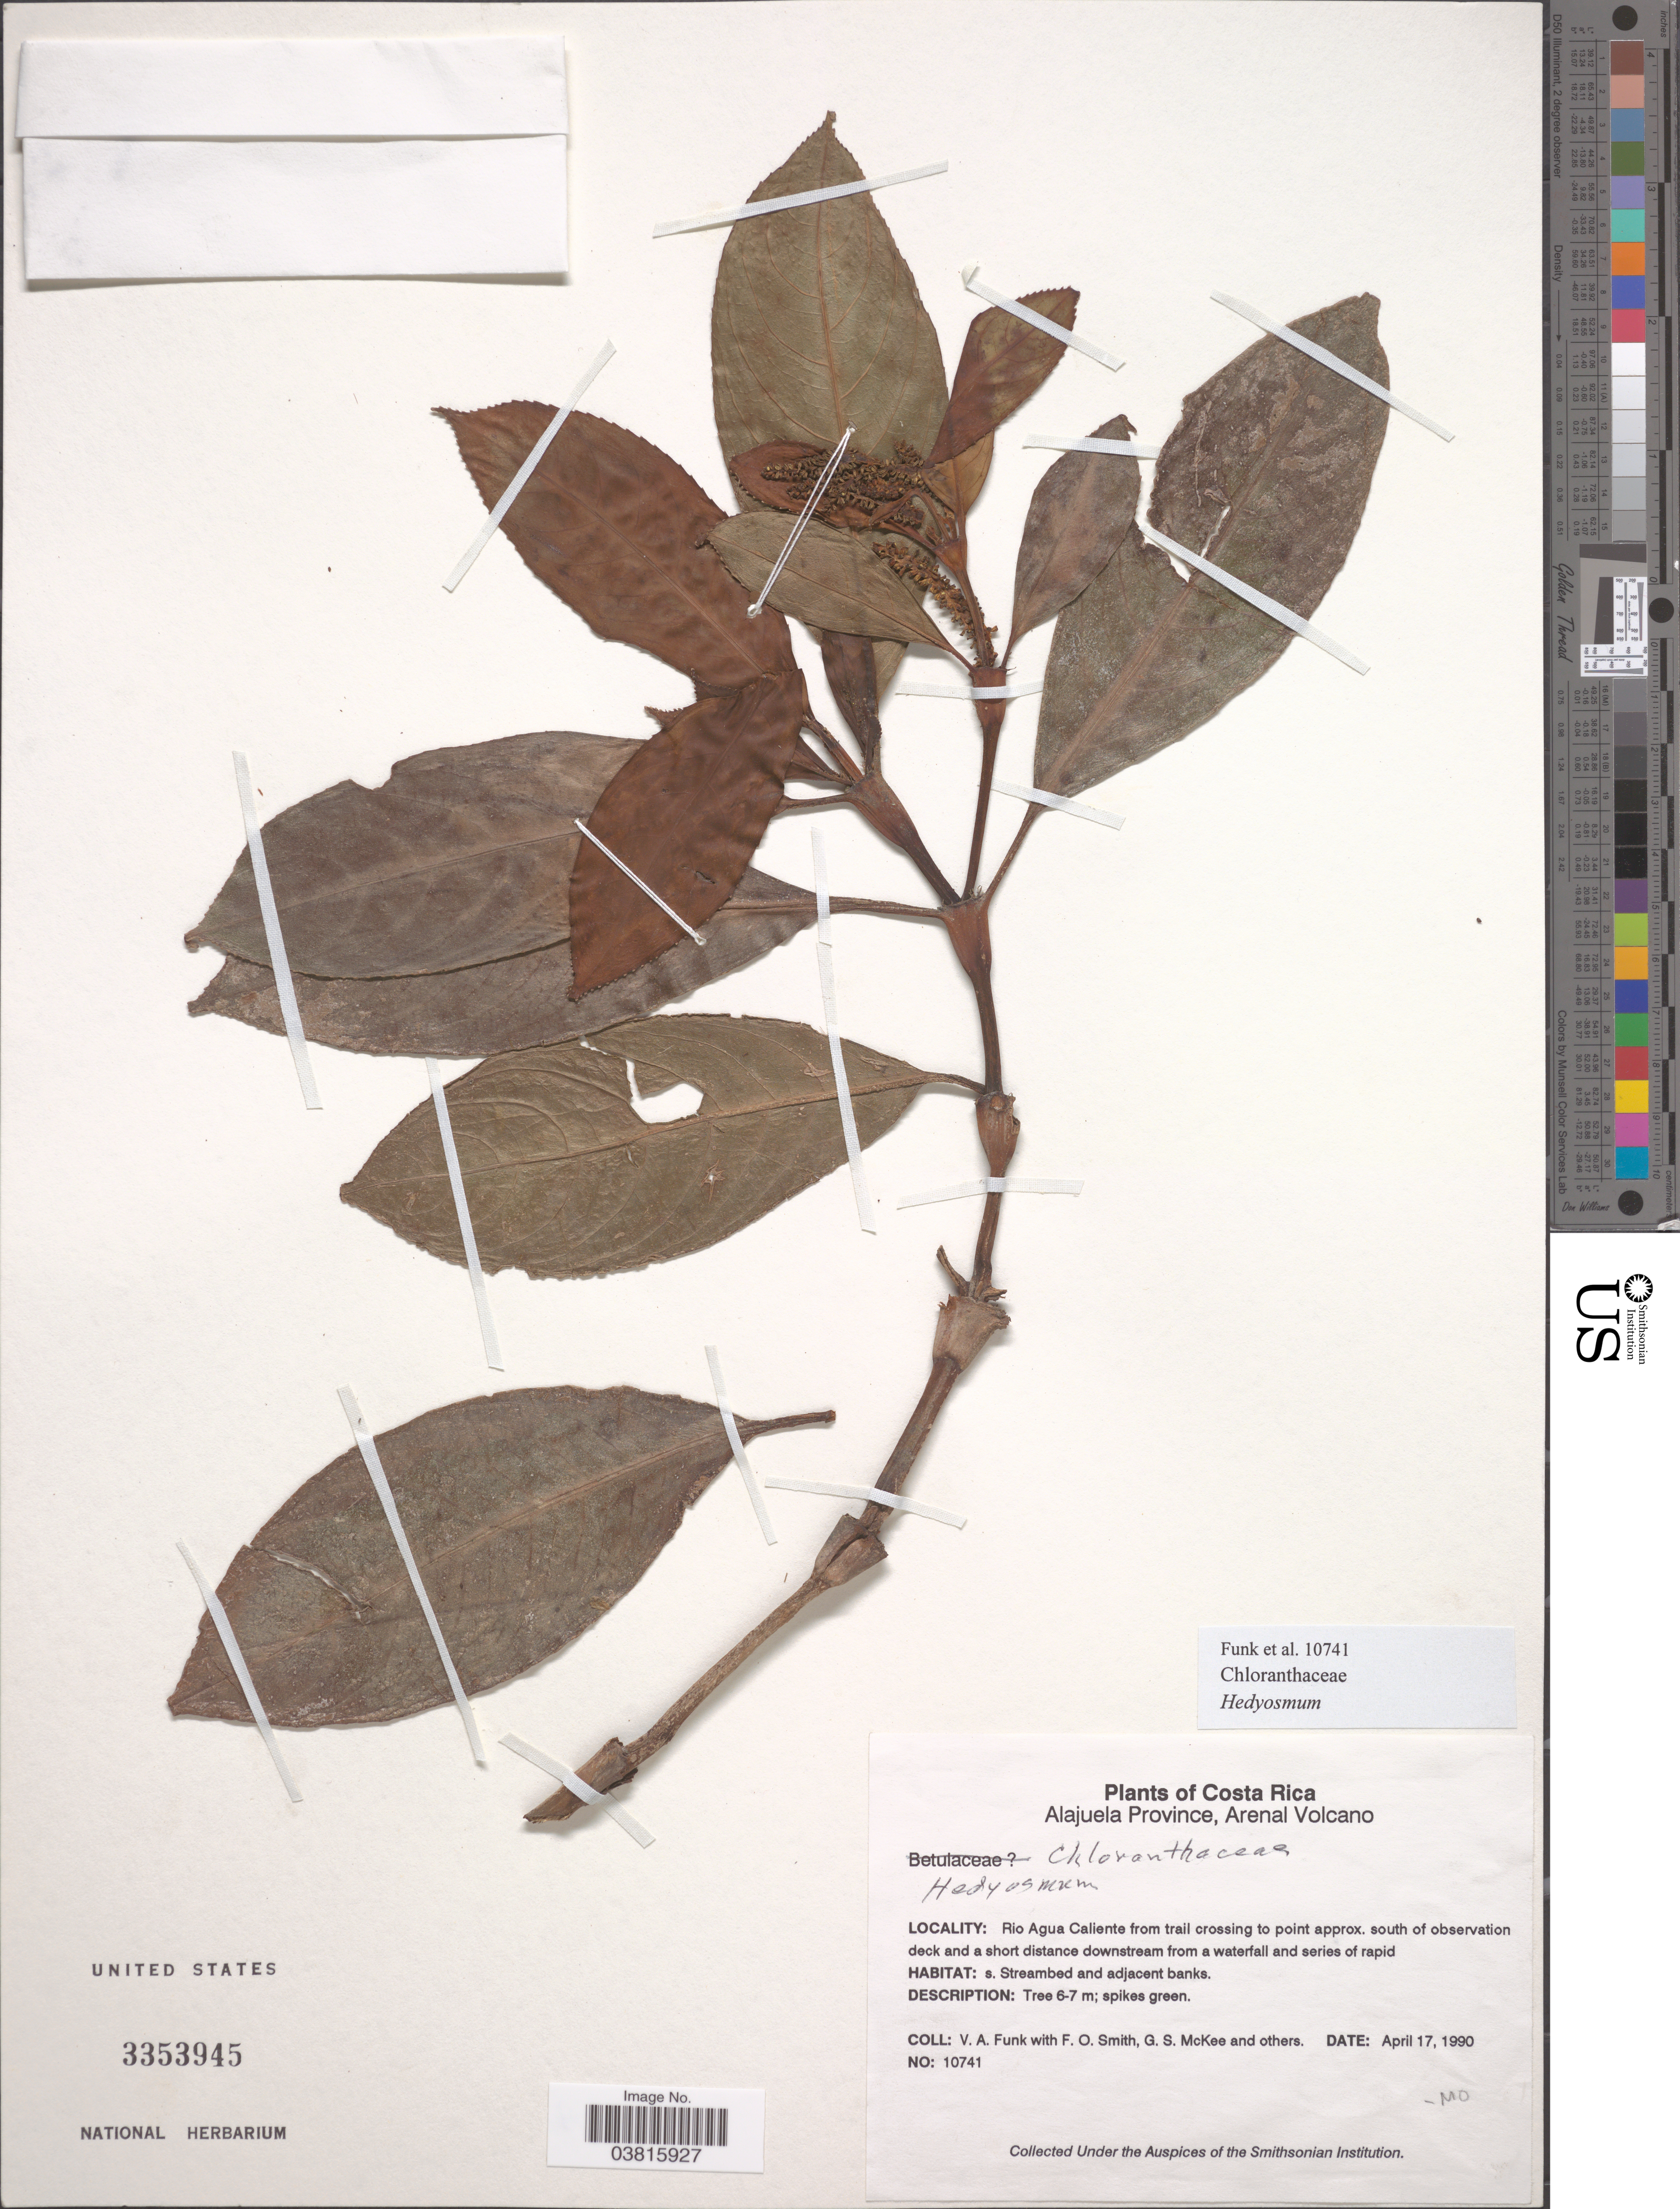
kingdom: Plantae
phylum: Tracheophyta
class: Magnoliopsida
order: Chloranthales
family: Chloranthaceae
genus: Hedyosmum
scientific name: Hedyosmum sp.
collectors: V. Funk, F. Smith, G. S. McKee & et al.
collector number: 10741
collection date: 1990-04-17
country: Costa Rica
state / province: Alajuela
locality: Arenal Volcano. Rio Agua Caliente from trail crossing to point approx. south of observation deck and short distance downstream from a waterfall and series of rapid.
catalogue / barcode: US 3353945